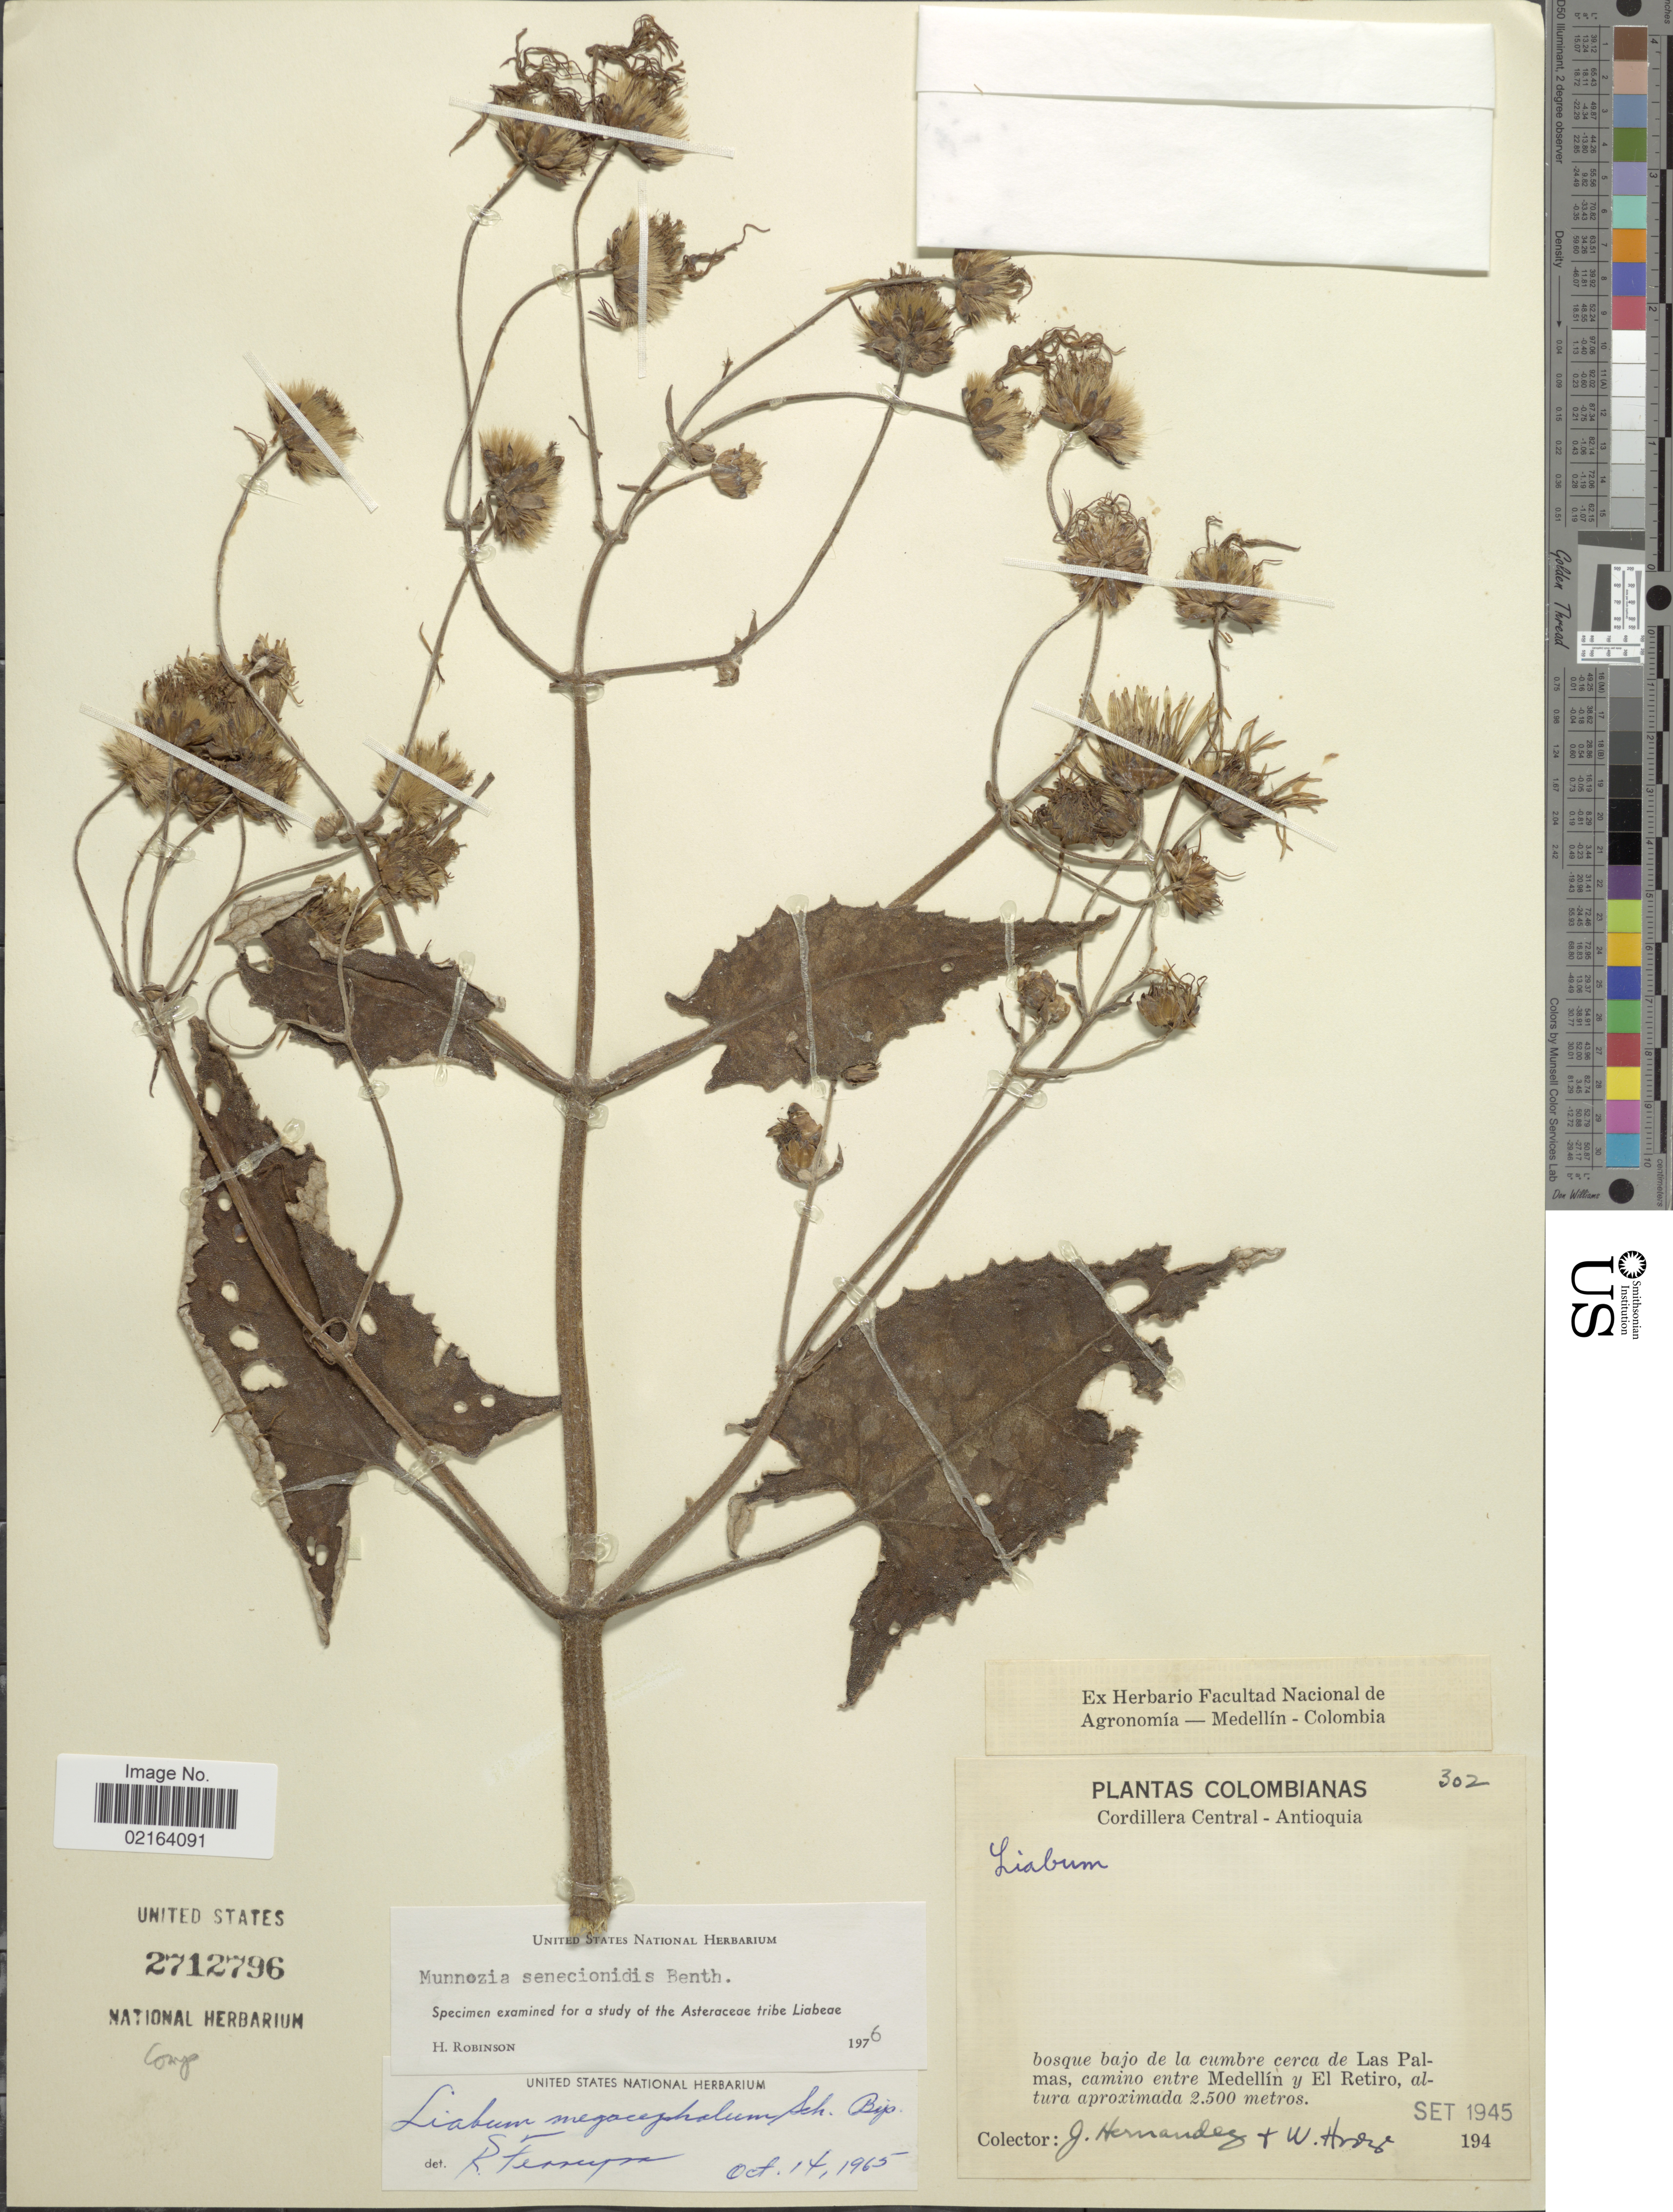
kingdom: Plantae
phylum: Tracheophyta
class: Magnoliopsida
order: Asterales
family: Asteraceae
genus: Munnozia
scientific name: Munnozia senecionidis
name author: Benth.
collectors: J. Hernandez & W. Hodge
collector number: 302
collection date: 1945-09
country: Colombia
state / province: Antioquia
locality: Cordillera Central, Antioquia, Bosque bajo de la cumbre cerca de Las Palmas, camino entre Medellin y El Retiro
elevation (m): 2500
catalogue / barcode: US 2712796